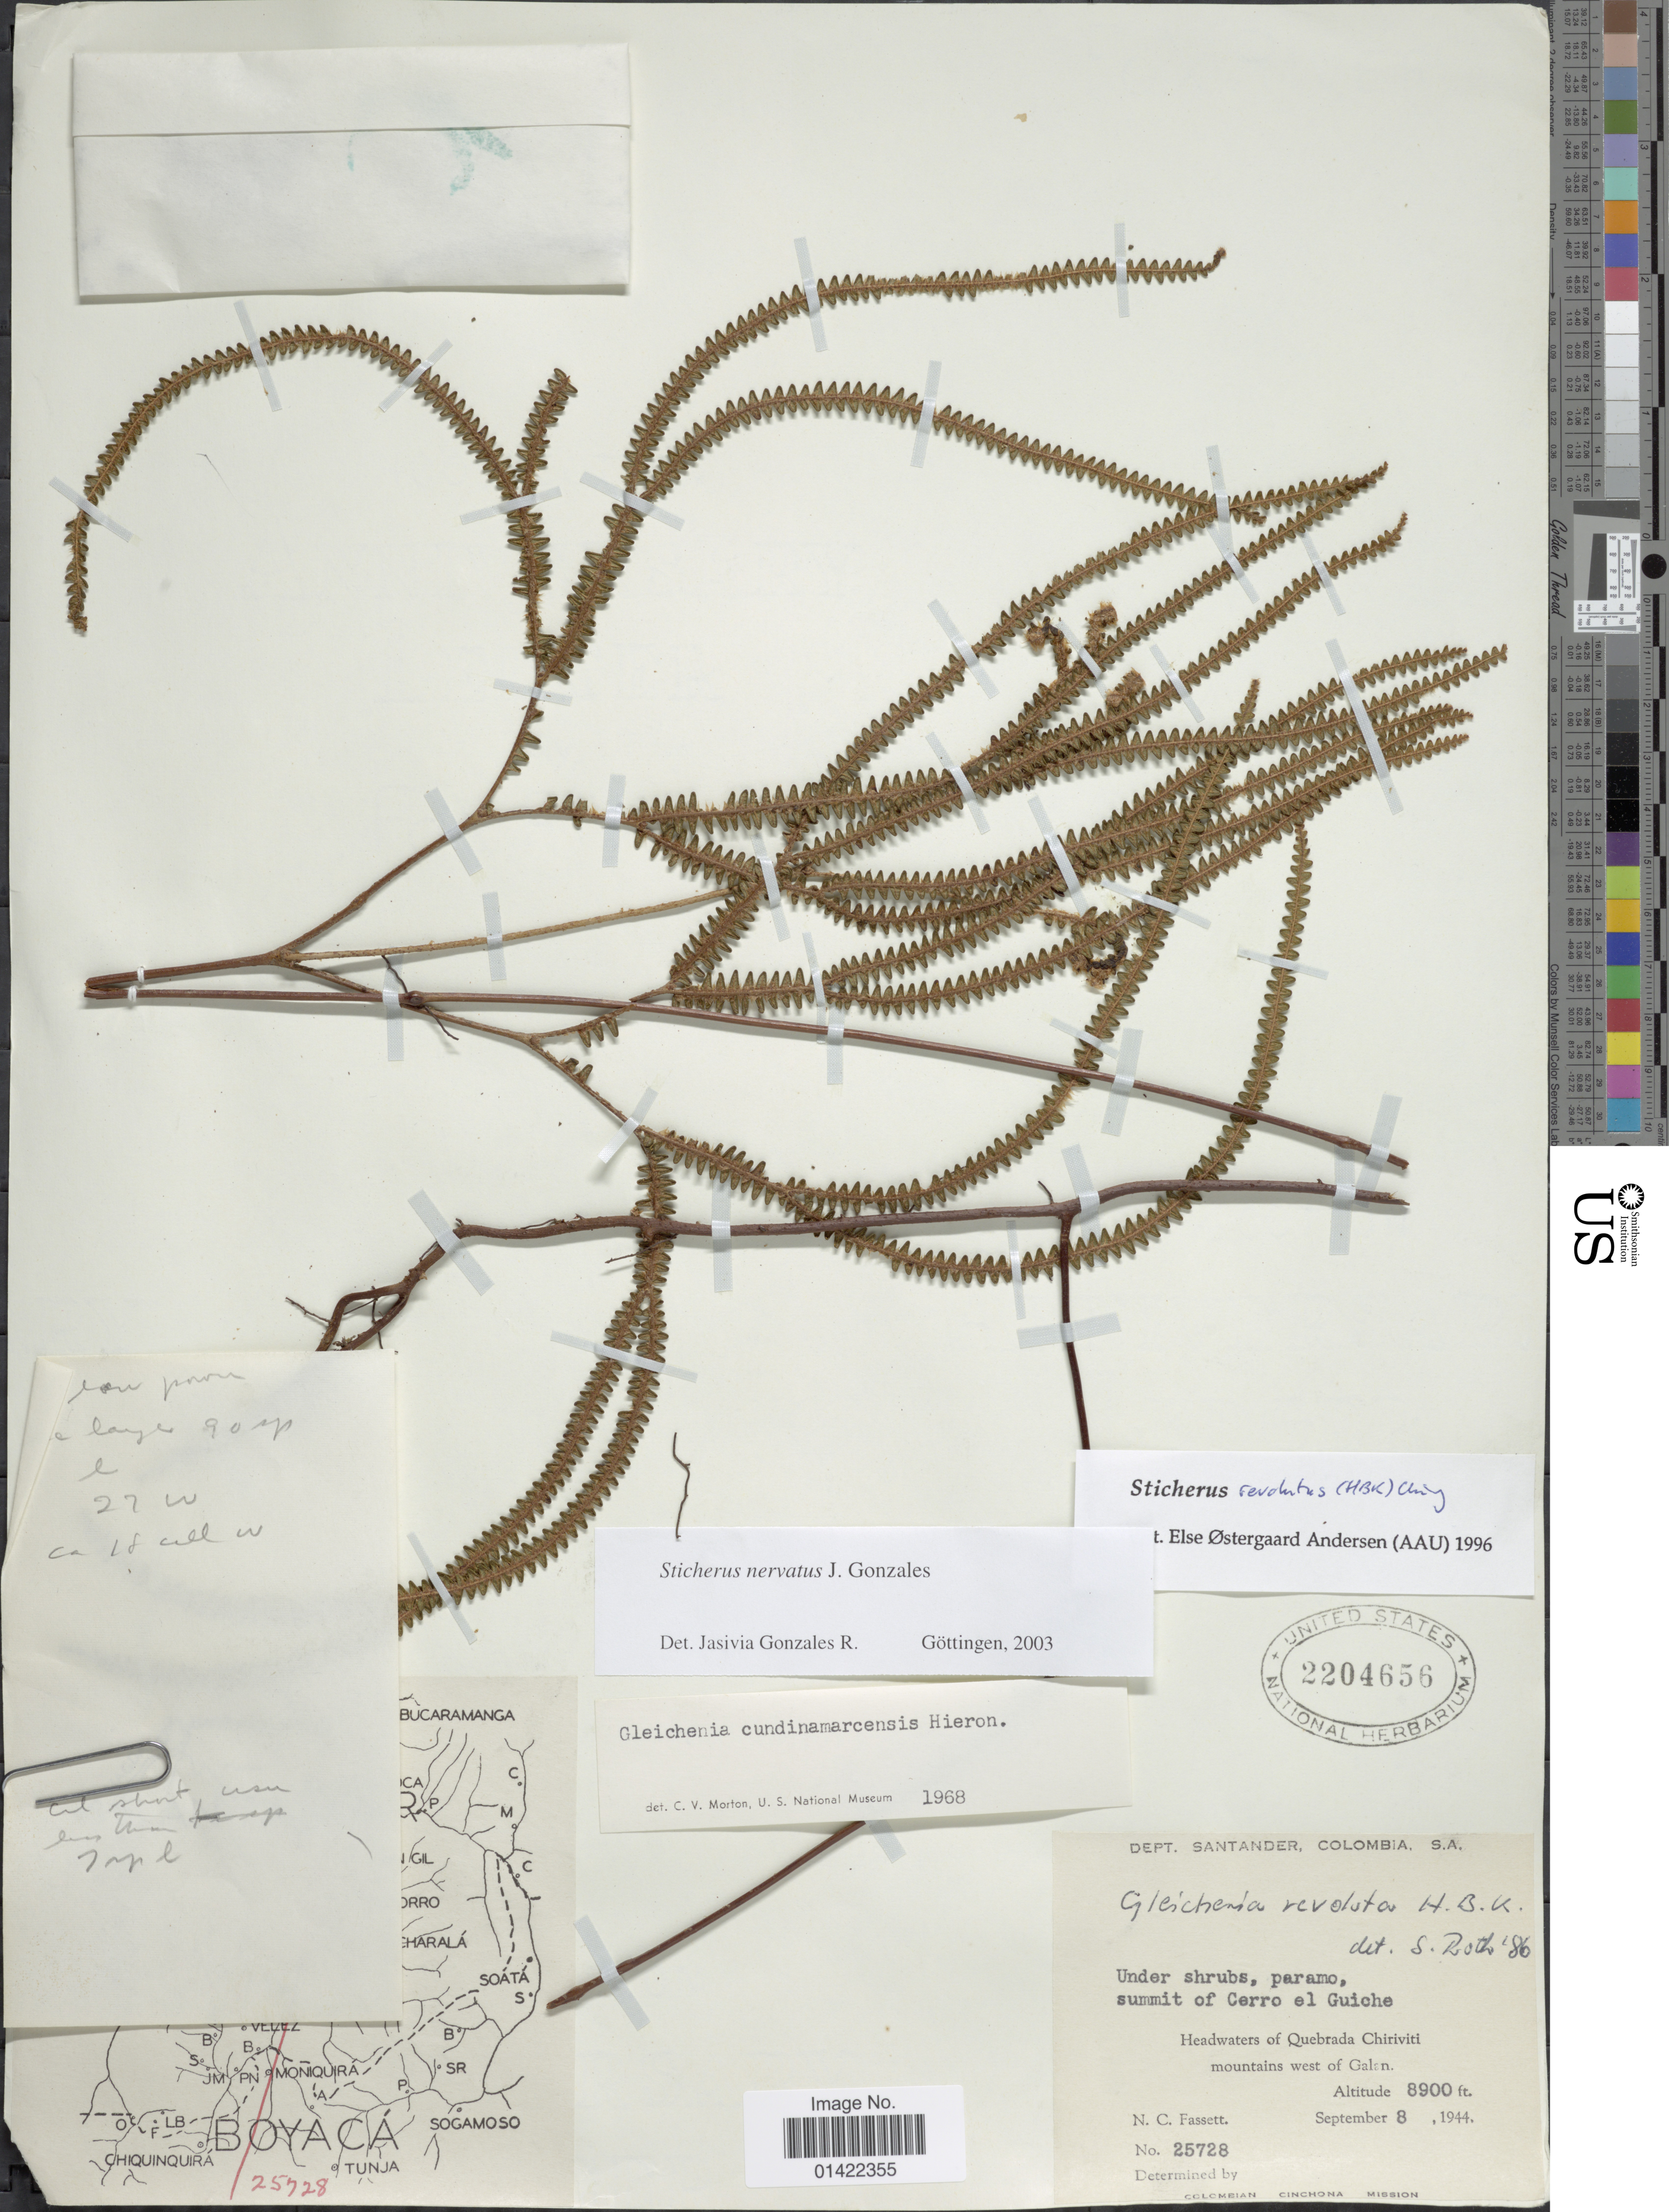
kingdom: Plantae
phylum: Tracheophyta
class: Polypodiopsida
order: Gleicheniales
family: Gleicheniaceae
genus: Sticherus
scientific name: Sticherus nervatus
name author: J. Gonzales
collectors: C. Fassett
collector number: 25728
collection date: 1944-09-08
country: Colombia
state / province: Santander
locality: Headwaters of Quebrada Chiriviti mountains west of Galan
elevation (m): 2713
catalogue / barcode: US 2204656